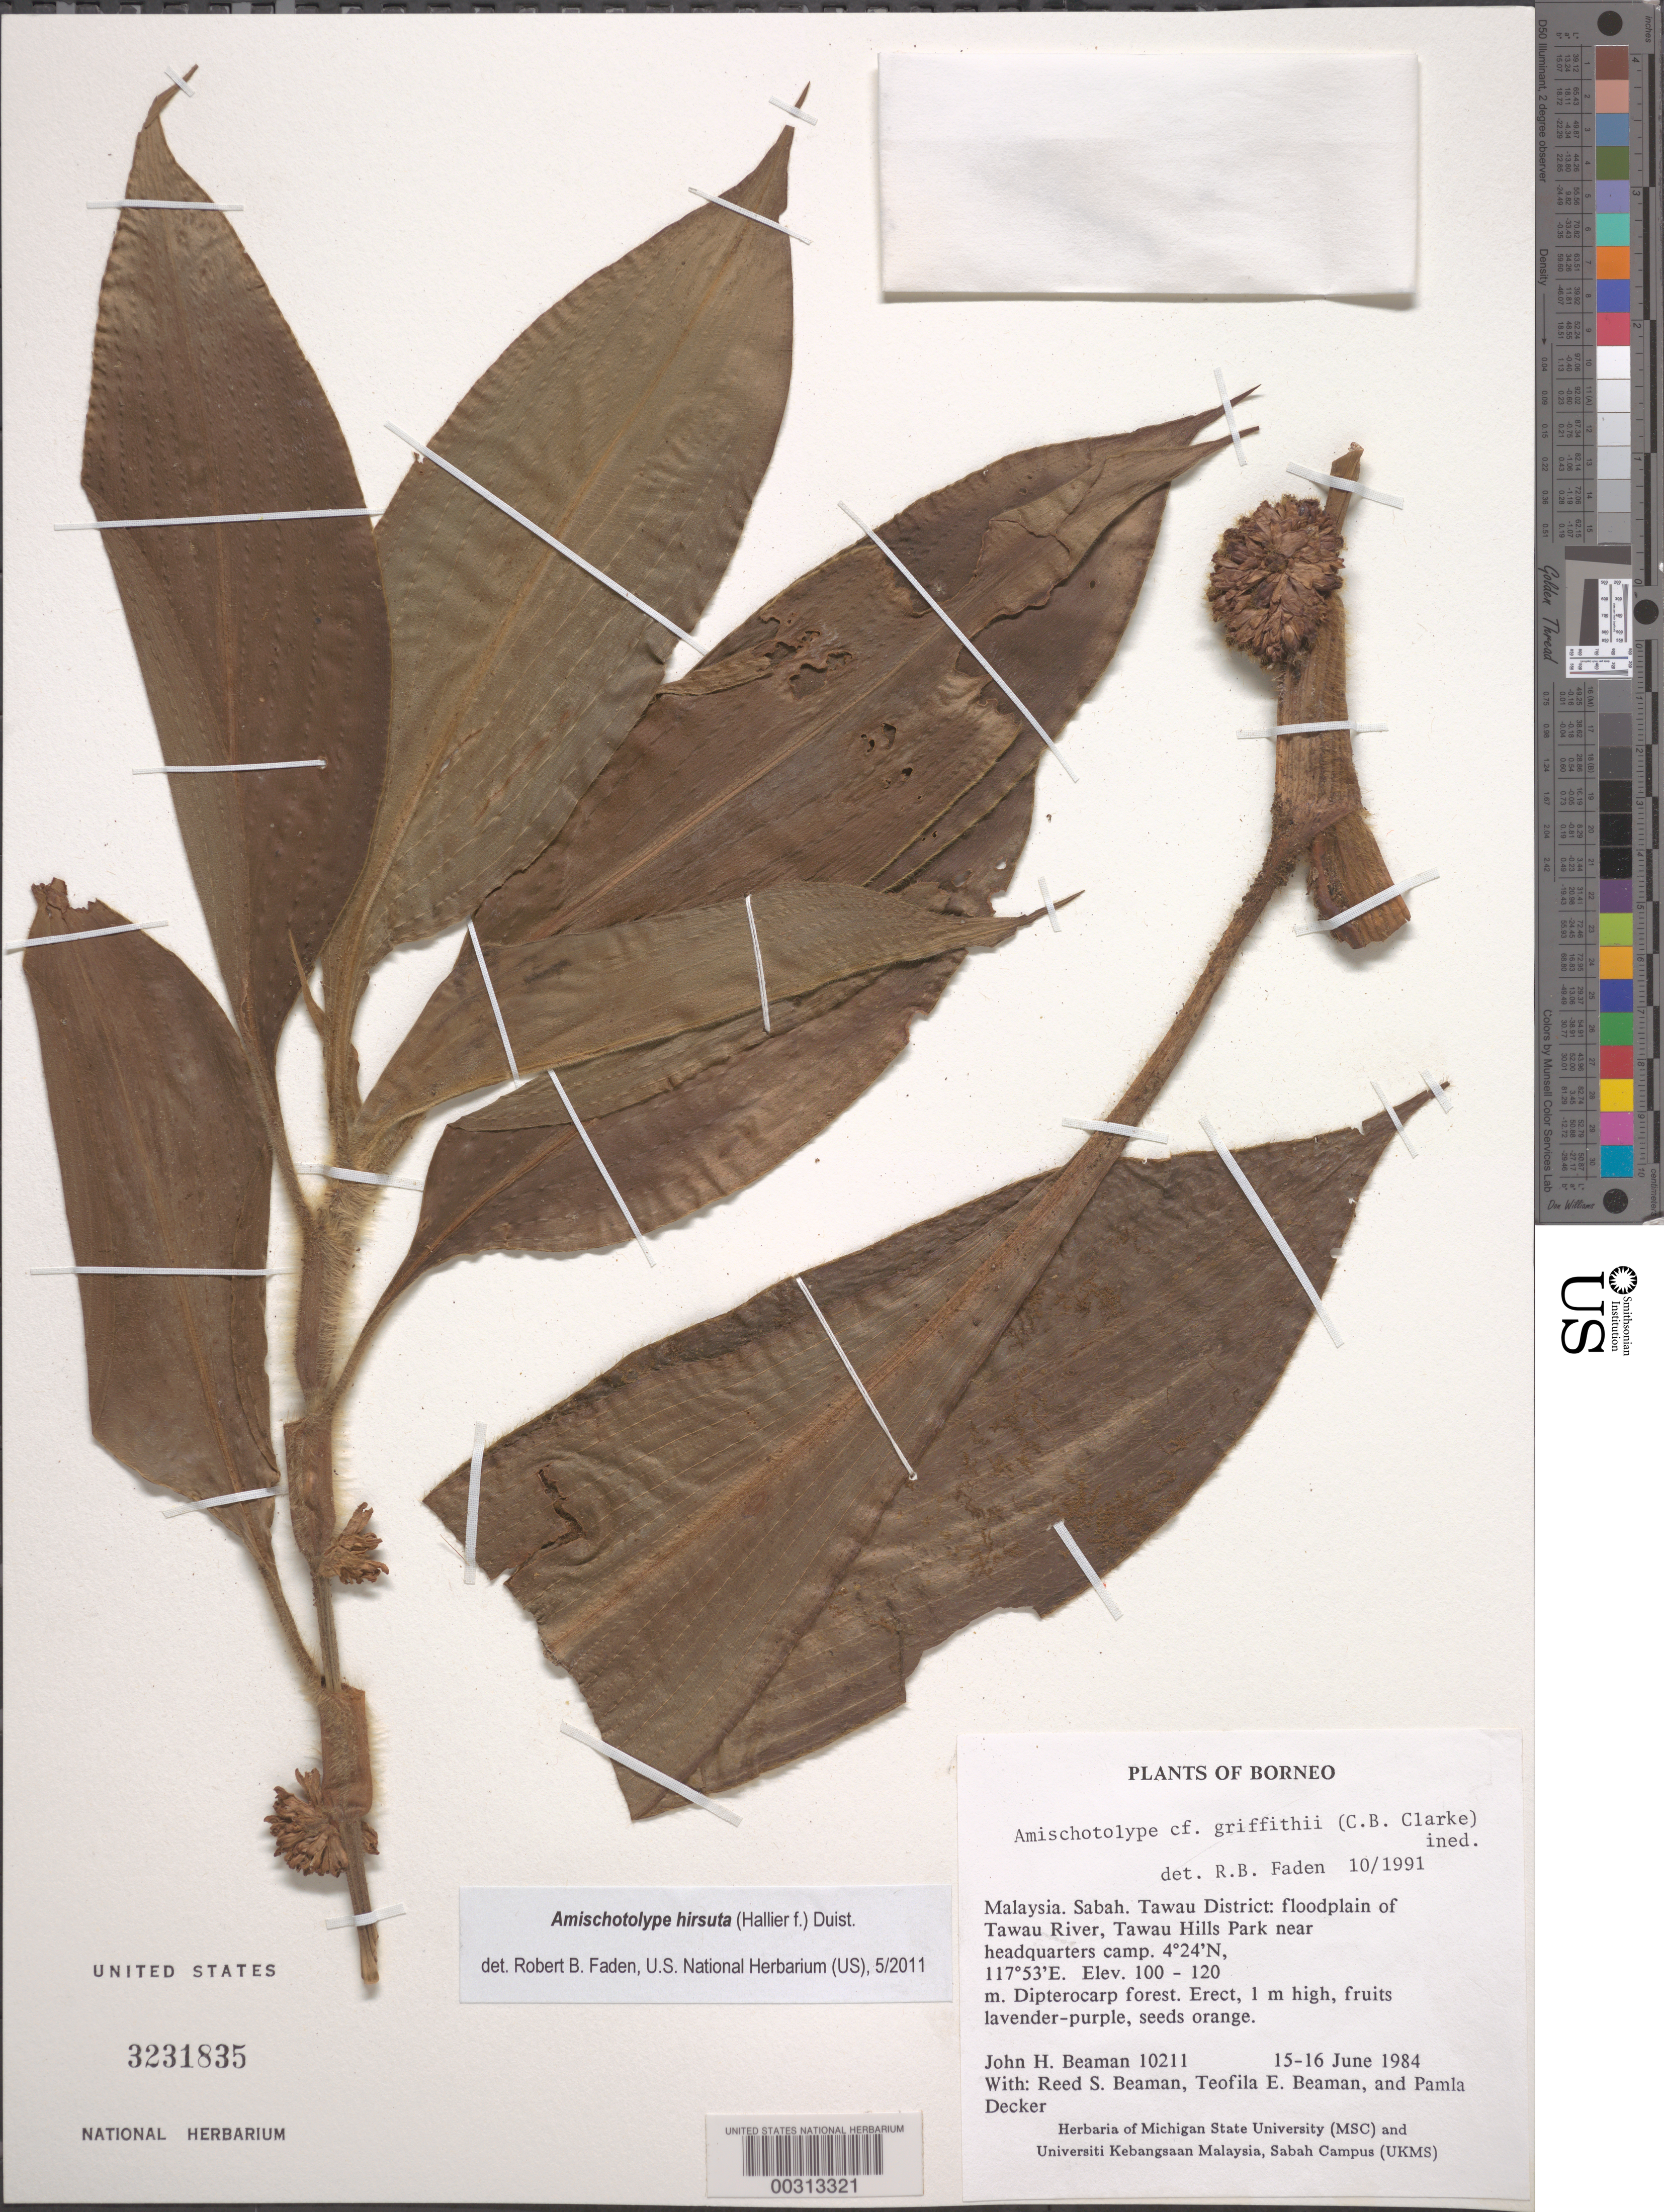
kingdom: Plantae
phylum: Tracheophyta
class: Liliopsida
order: Commelinales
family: Commelinaceae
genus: Amischotolype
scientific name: Amischotolype hirsuta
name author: (Hallier f.) Duist.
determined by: Faden, Robert B., (US), Smithsonian Institution - National Museum of Natural History (UNITED STATES)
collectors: J. H. Beaman, R. S. Beaman, T. E. Beaman & P. Decker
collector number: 10211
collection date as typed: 15 Jun 1984 and 16 Jun 1984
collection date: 1984-06-15,1984-06-16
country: Malaysia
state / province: Sabah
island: Borneo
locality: Tawau district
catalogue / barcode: US 3231835